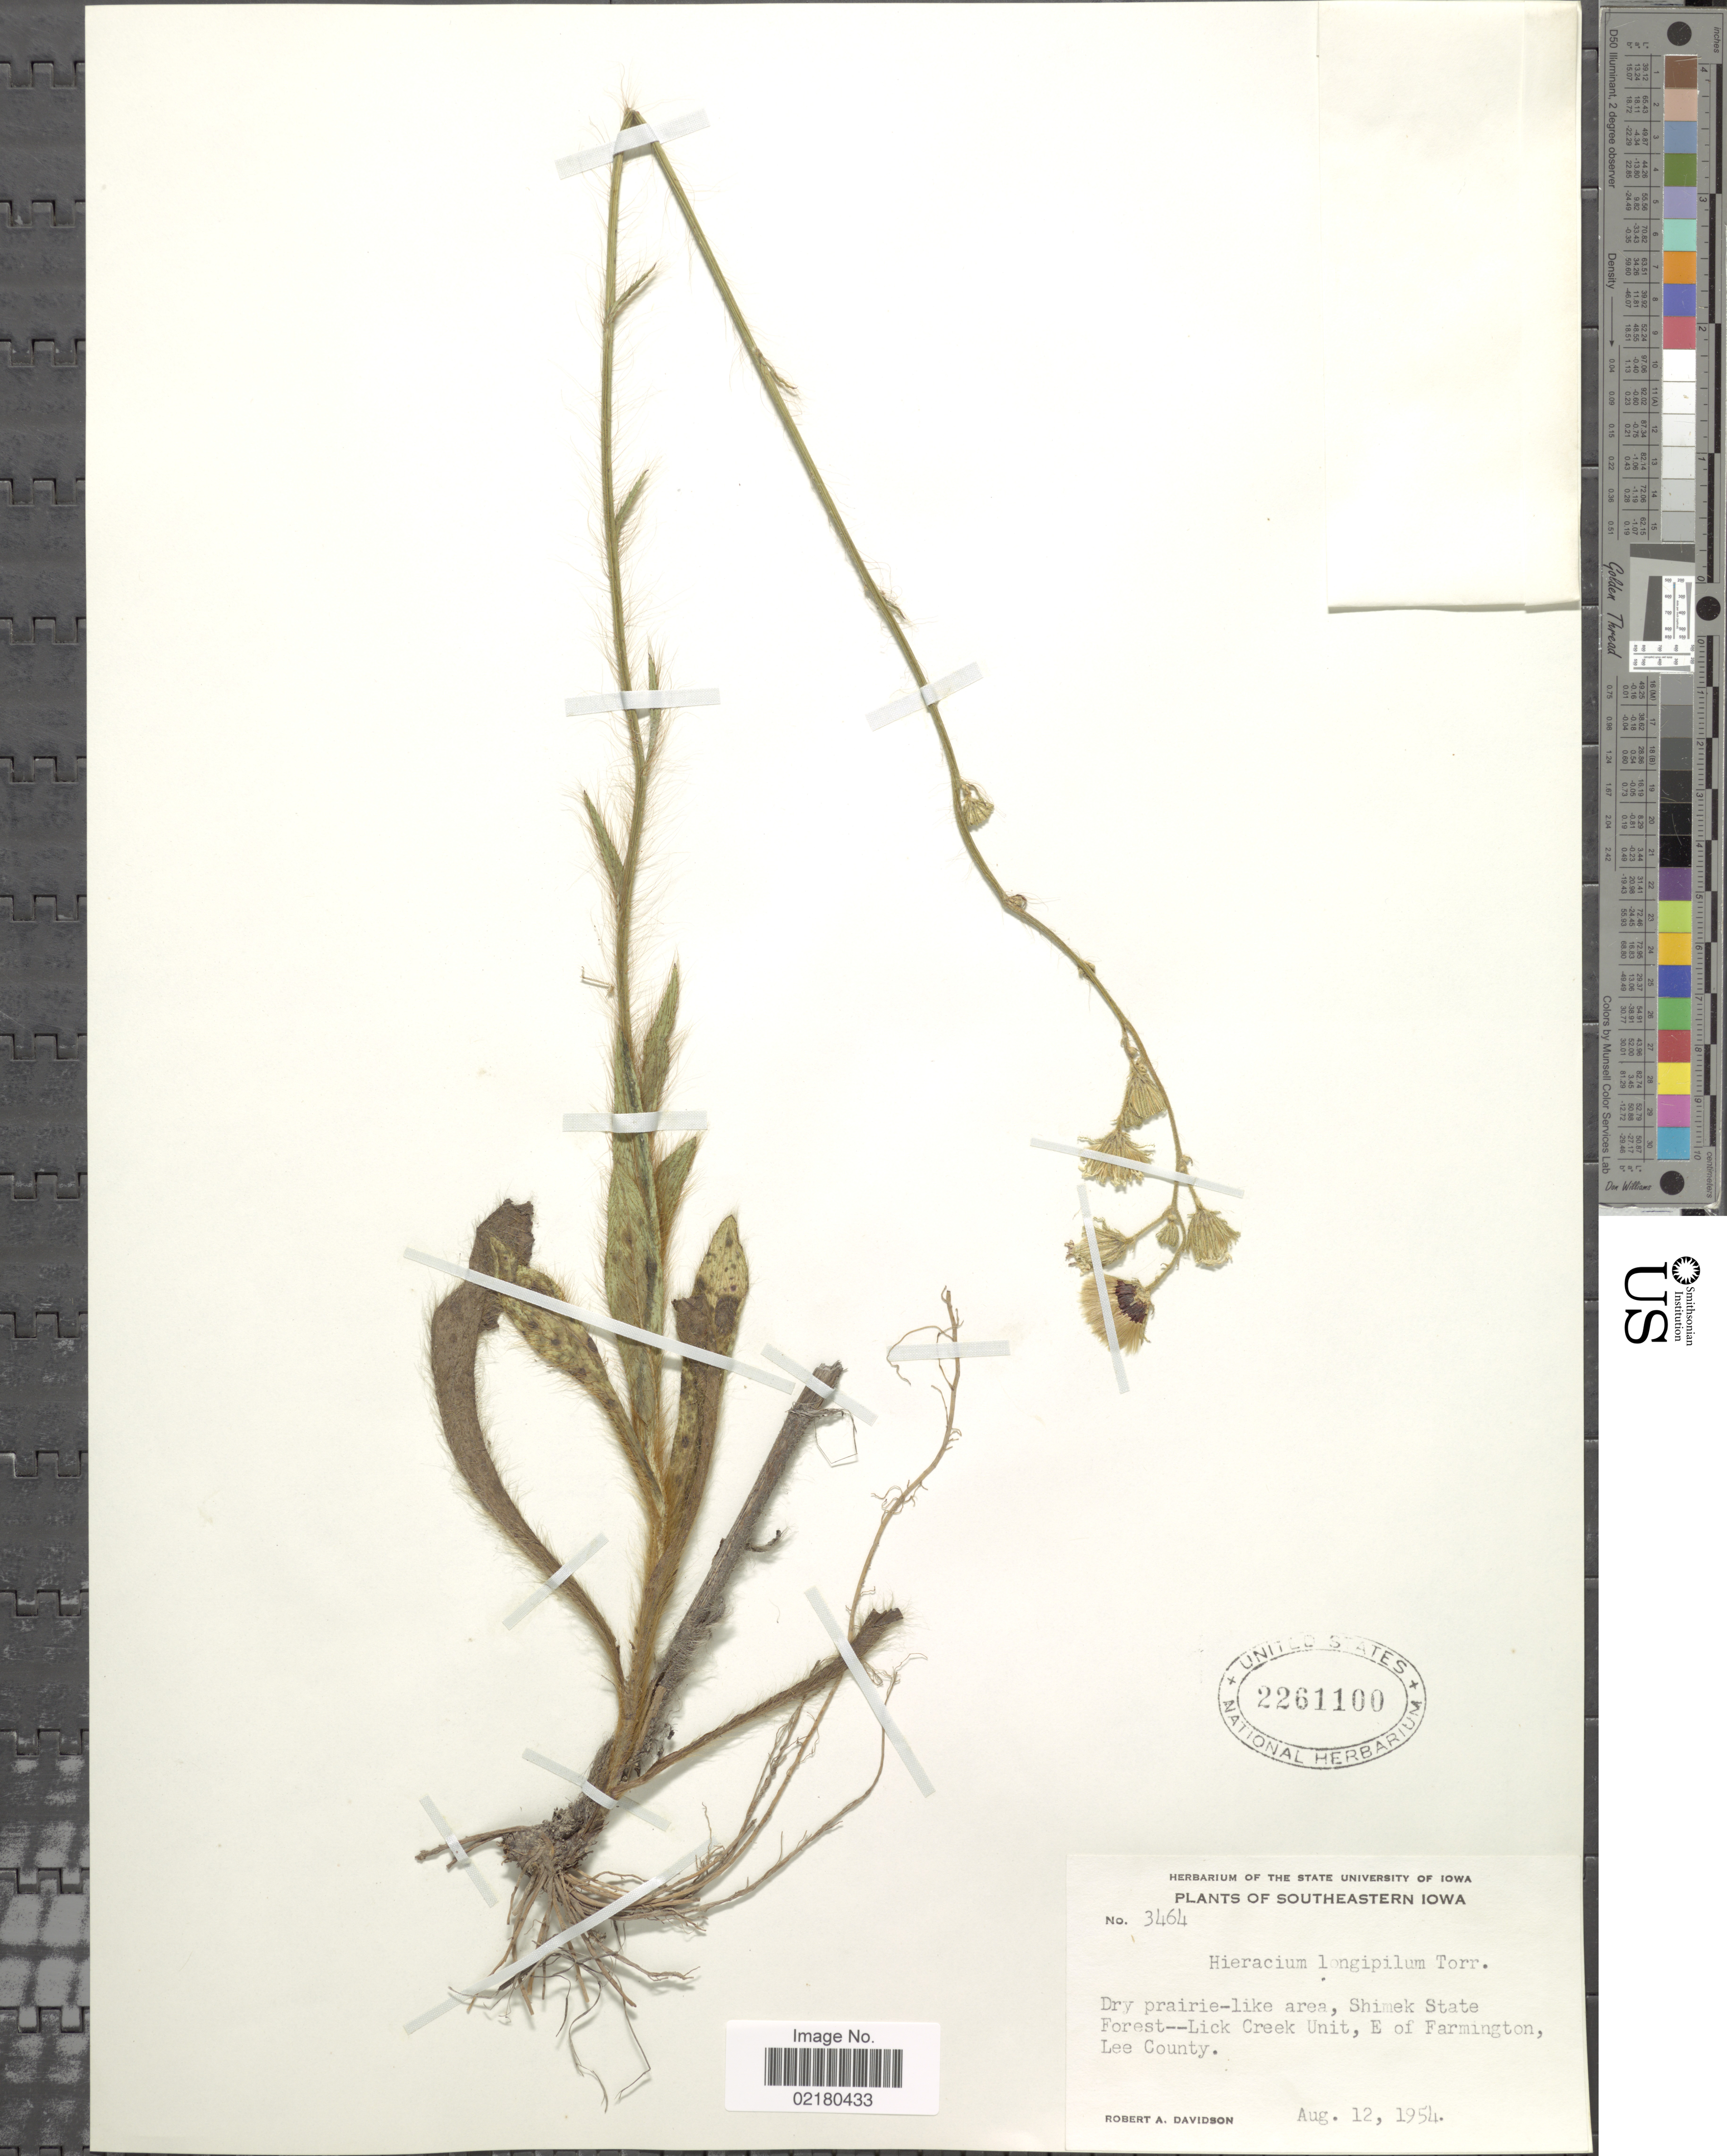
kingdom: Plantae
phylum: Tracheophyta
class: Magnoliopsida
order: Asterales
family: Asteraceae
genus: Hieracium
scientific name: Hieracium longipilum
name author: Torr. ex Hook.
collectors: A. Davidson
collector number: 3464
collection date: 1954-08-12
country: United States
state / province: Iowa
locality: Southeatern Iowa: Dry prairie-like area, Shimek State Forest--Lick Creek Unit, E of Farmington, Lee County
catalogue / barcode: US 2261100